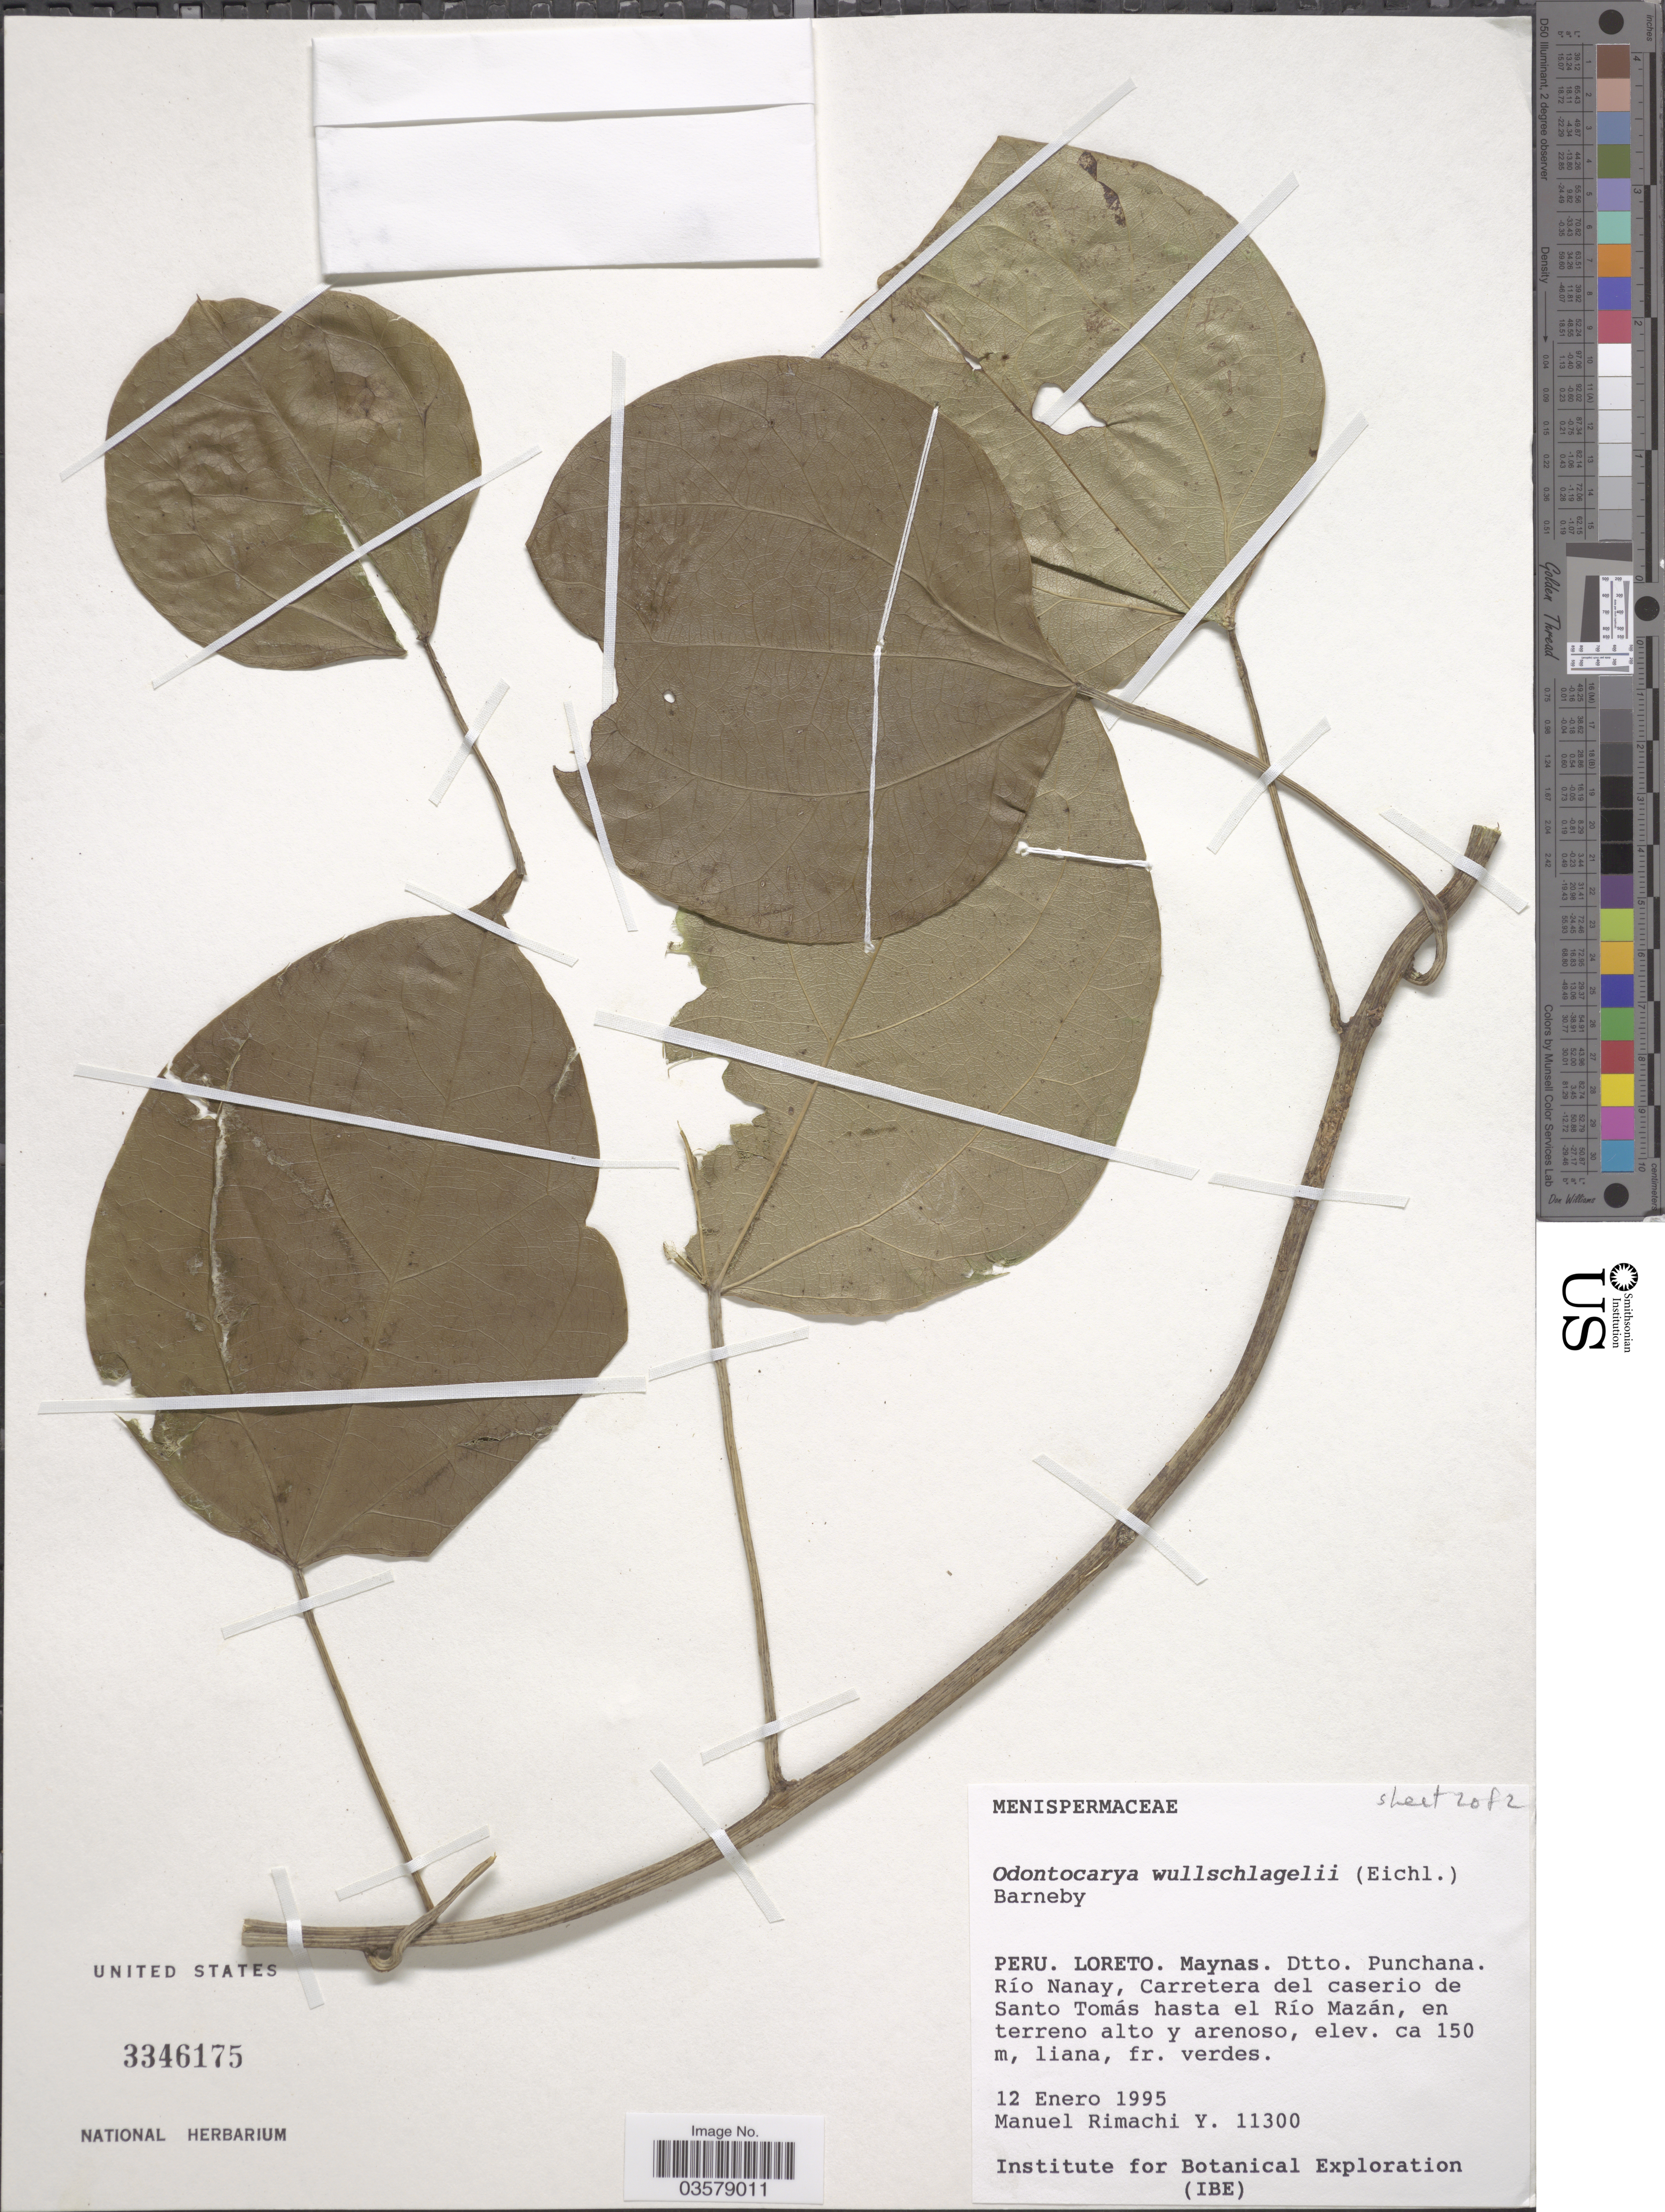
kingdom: Plantae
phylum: Tracheophyta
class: Magnoliopsida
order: Ranunculales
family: Menispermaceae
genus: Odontocarya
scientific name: Odontocarya wullschlaegelii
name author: (Eichler) Barneby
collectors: M. Rimachi Y.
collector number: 11300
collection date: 1995-01-12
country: Peru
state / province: Loreto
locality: Maynas. Dtto. Punchana. Río Nanay, Carretera de caserio de Santo Tomás hasta el Río Mazán.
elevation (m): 150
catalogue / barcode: US 3346175